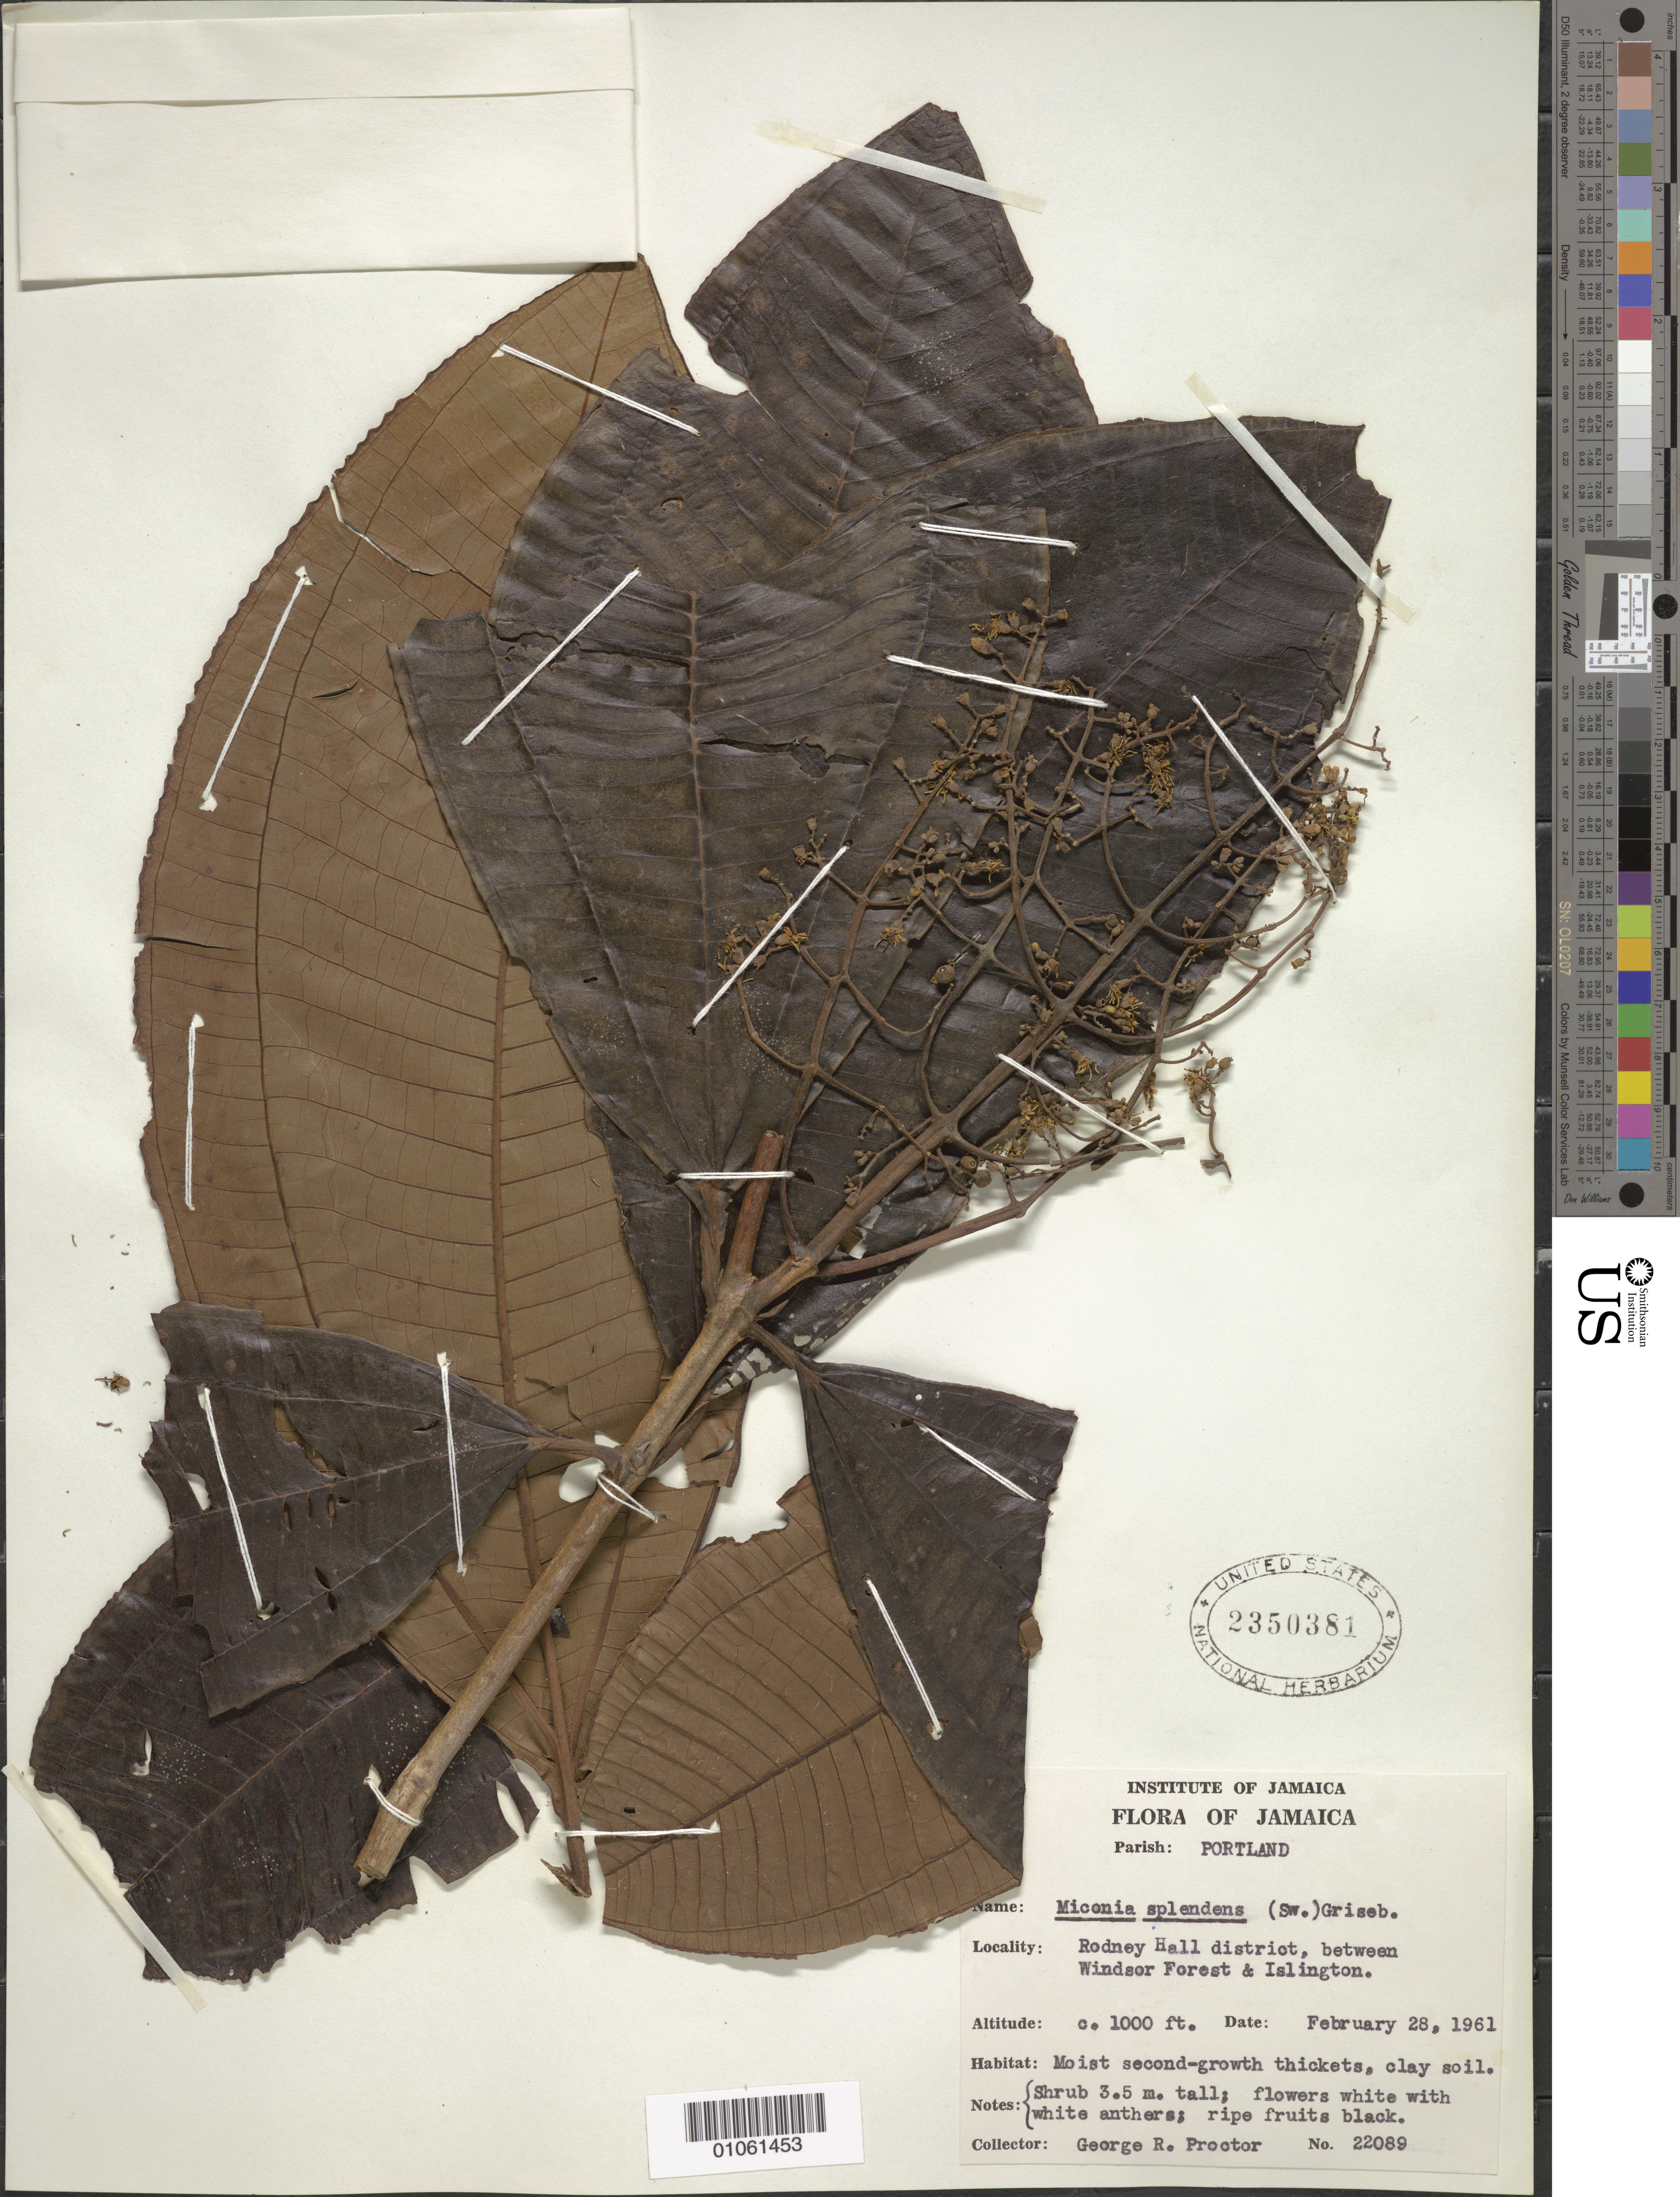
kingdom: Plantae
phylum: Tracheophyta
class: Magnoliopsida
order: Myrtales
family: Melastomataceae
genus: Miconia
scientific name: Miconia splendens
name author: (Sw.) Griseb.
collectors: G. R. Proctor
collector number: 22089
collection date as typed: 28 Feb 1961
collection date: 1961-02-28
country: Jamaica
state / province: Portland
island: Jamaica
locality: Rodney Hall District, between Windsor Forest and Islington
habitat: Moist second-growth thickets, clay soil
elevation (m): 305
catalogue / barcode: US 2350381